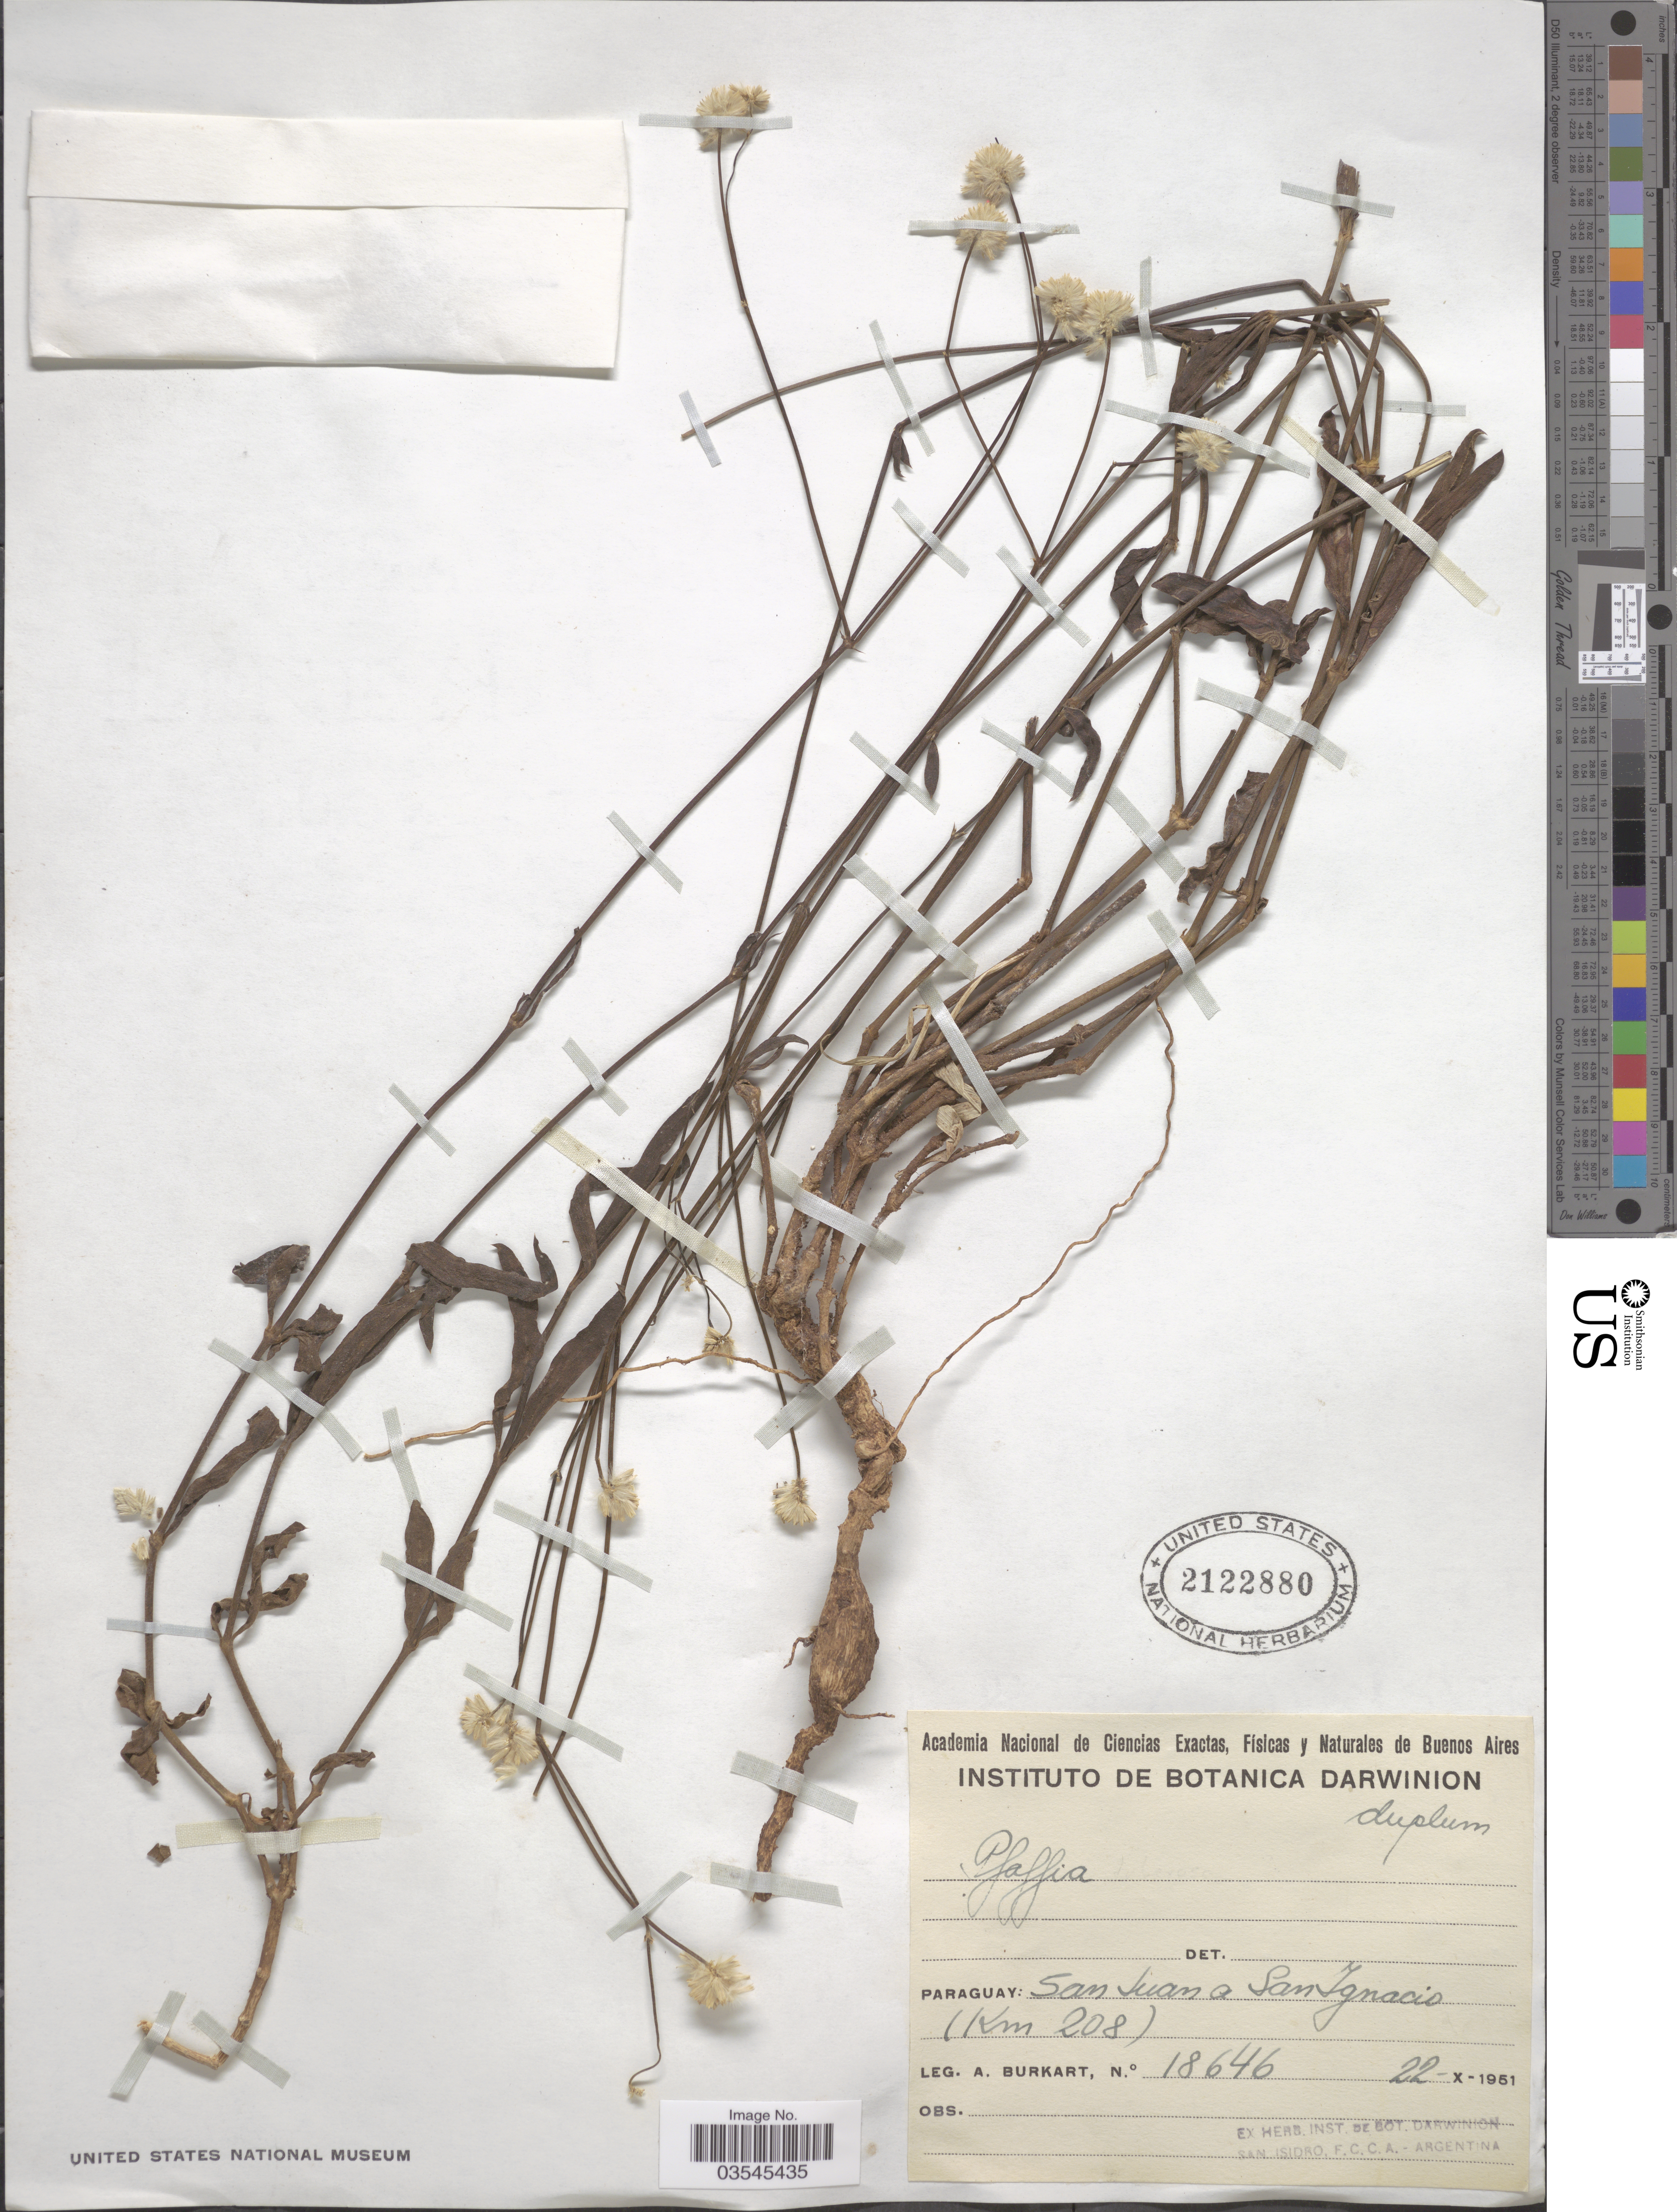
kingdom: Plantae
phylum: Tracheophyta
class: Magnoliopsida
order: Caryophyllales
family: Amaranthaceae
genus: Pfaffia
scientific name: Pfaffia sp.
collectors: A. E. Burkart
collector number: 18646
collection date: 1951-10-22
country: Paraguay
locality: San Juan a San Ignacio (Km 208).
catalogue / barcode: US 2122880